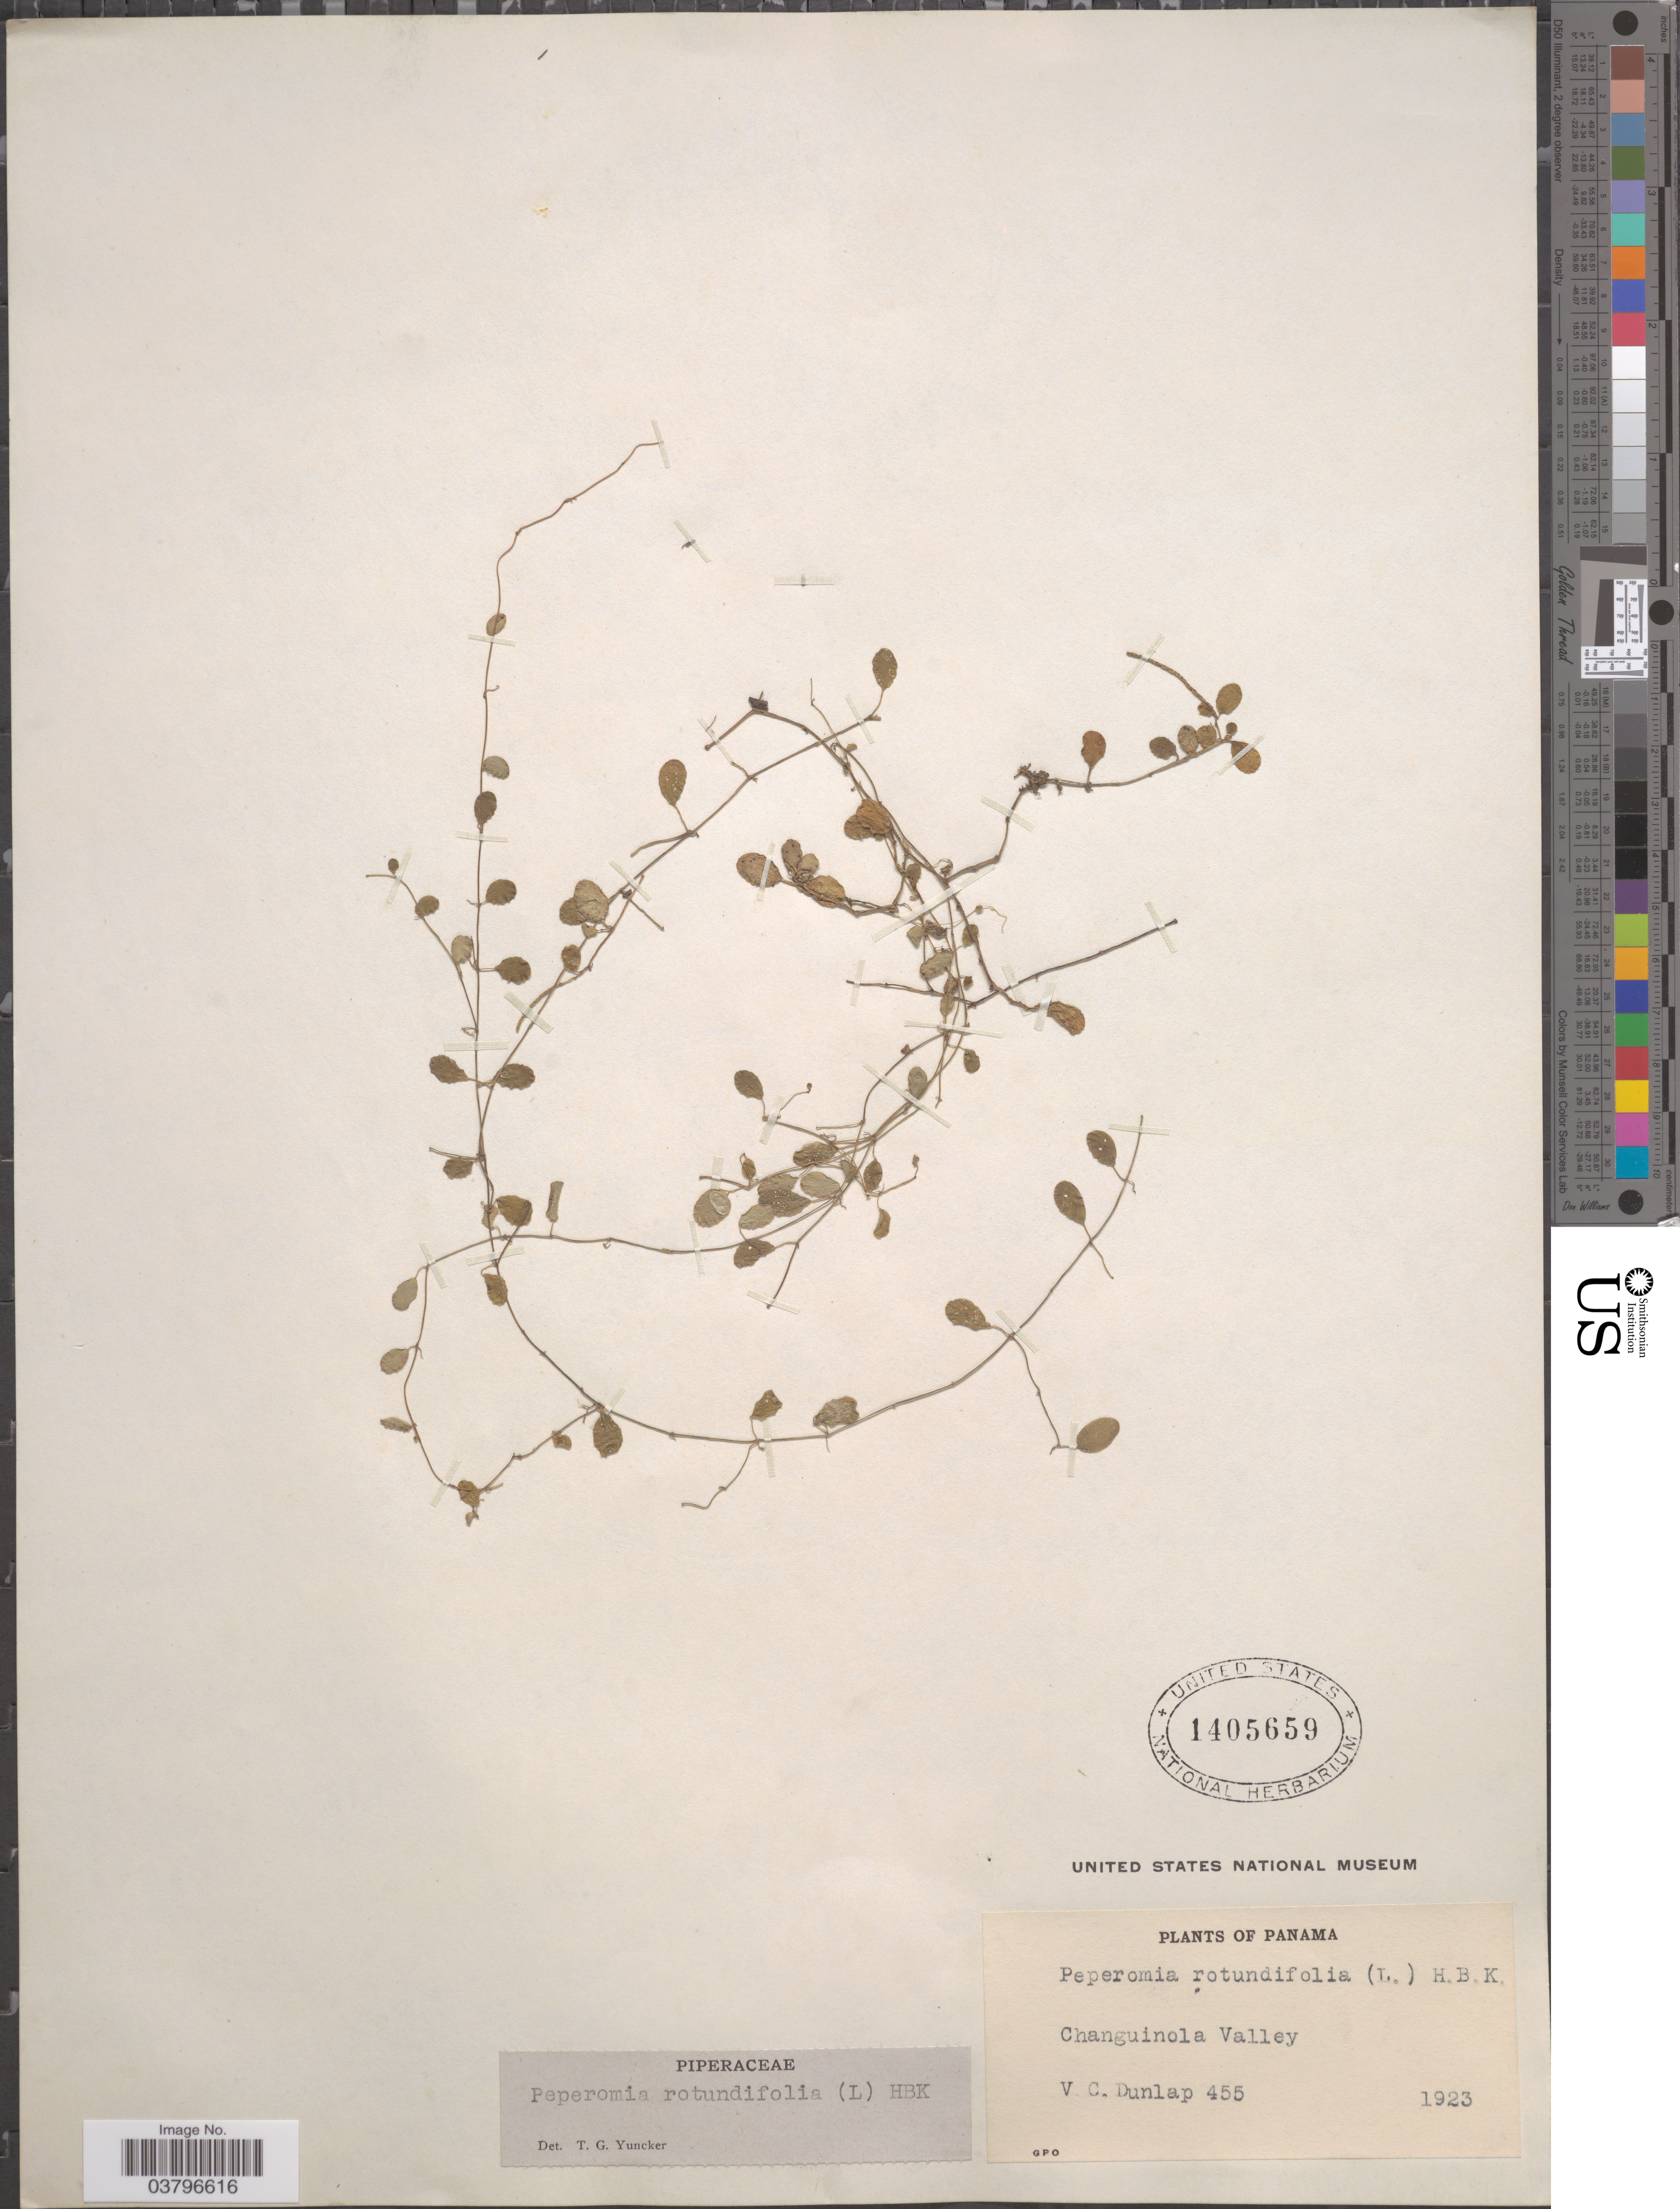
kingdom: Plantae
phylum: Tracheophyta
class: Magnoliopsida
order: Piperales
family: Piperaceae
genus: Peperomia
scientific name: Peperomia rotundifolia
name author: (L.) Kunth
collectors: V. C. Dunlap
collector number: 455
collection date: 1923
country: Panama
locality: Changuinola Valley.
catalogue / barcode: US 1405659